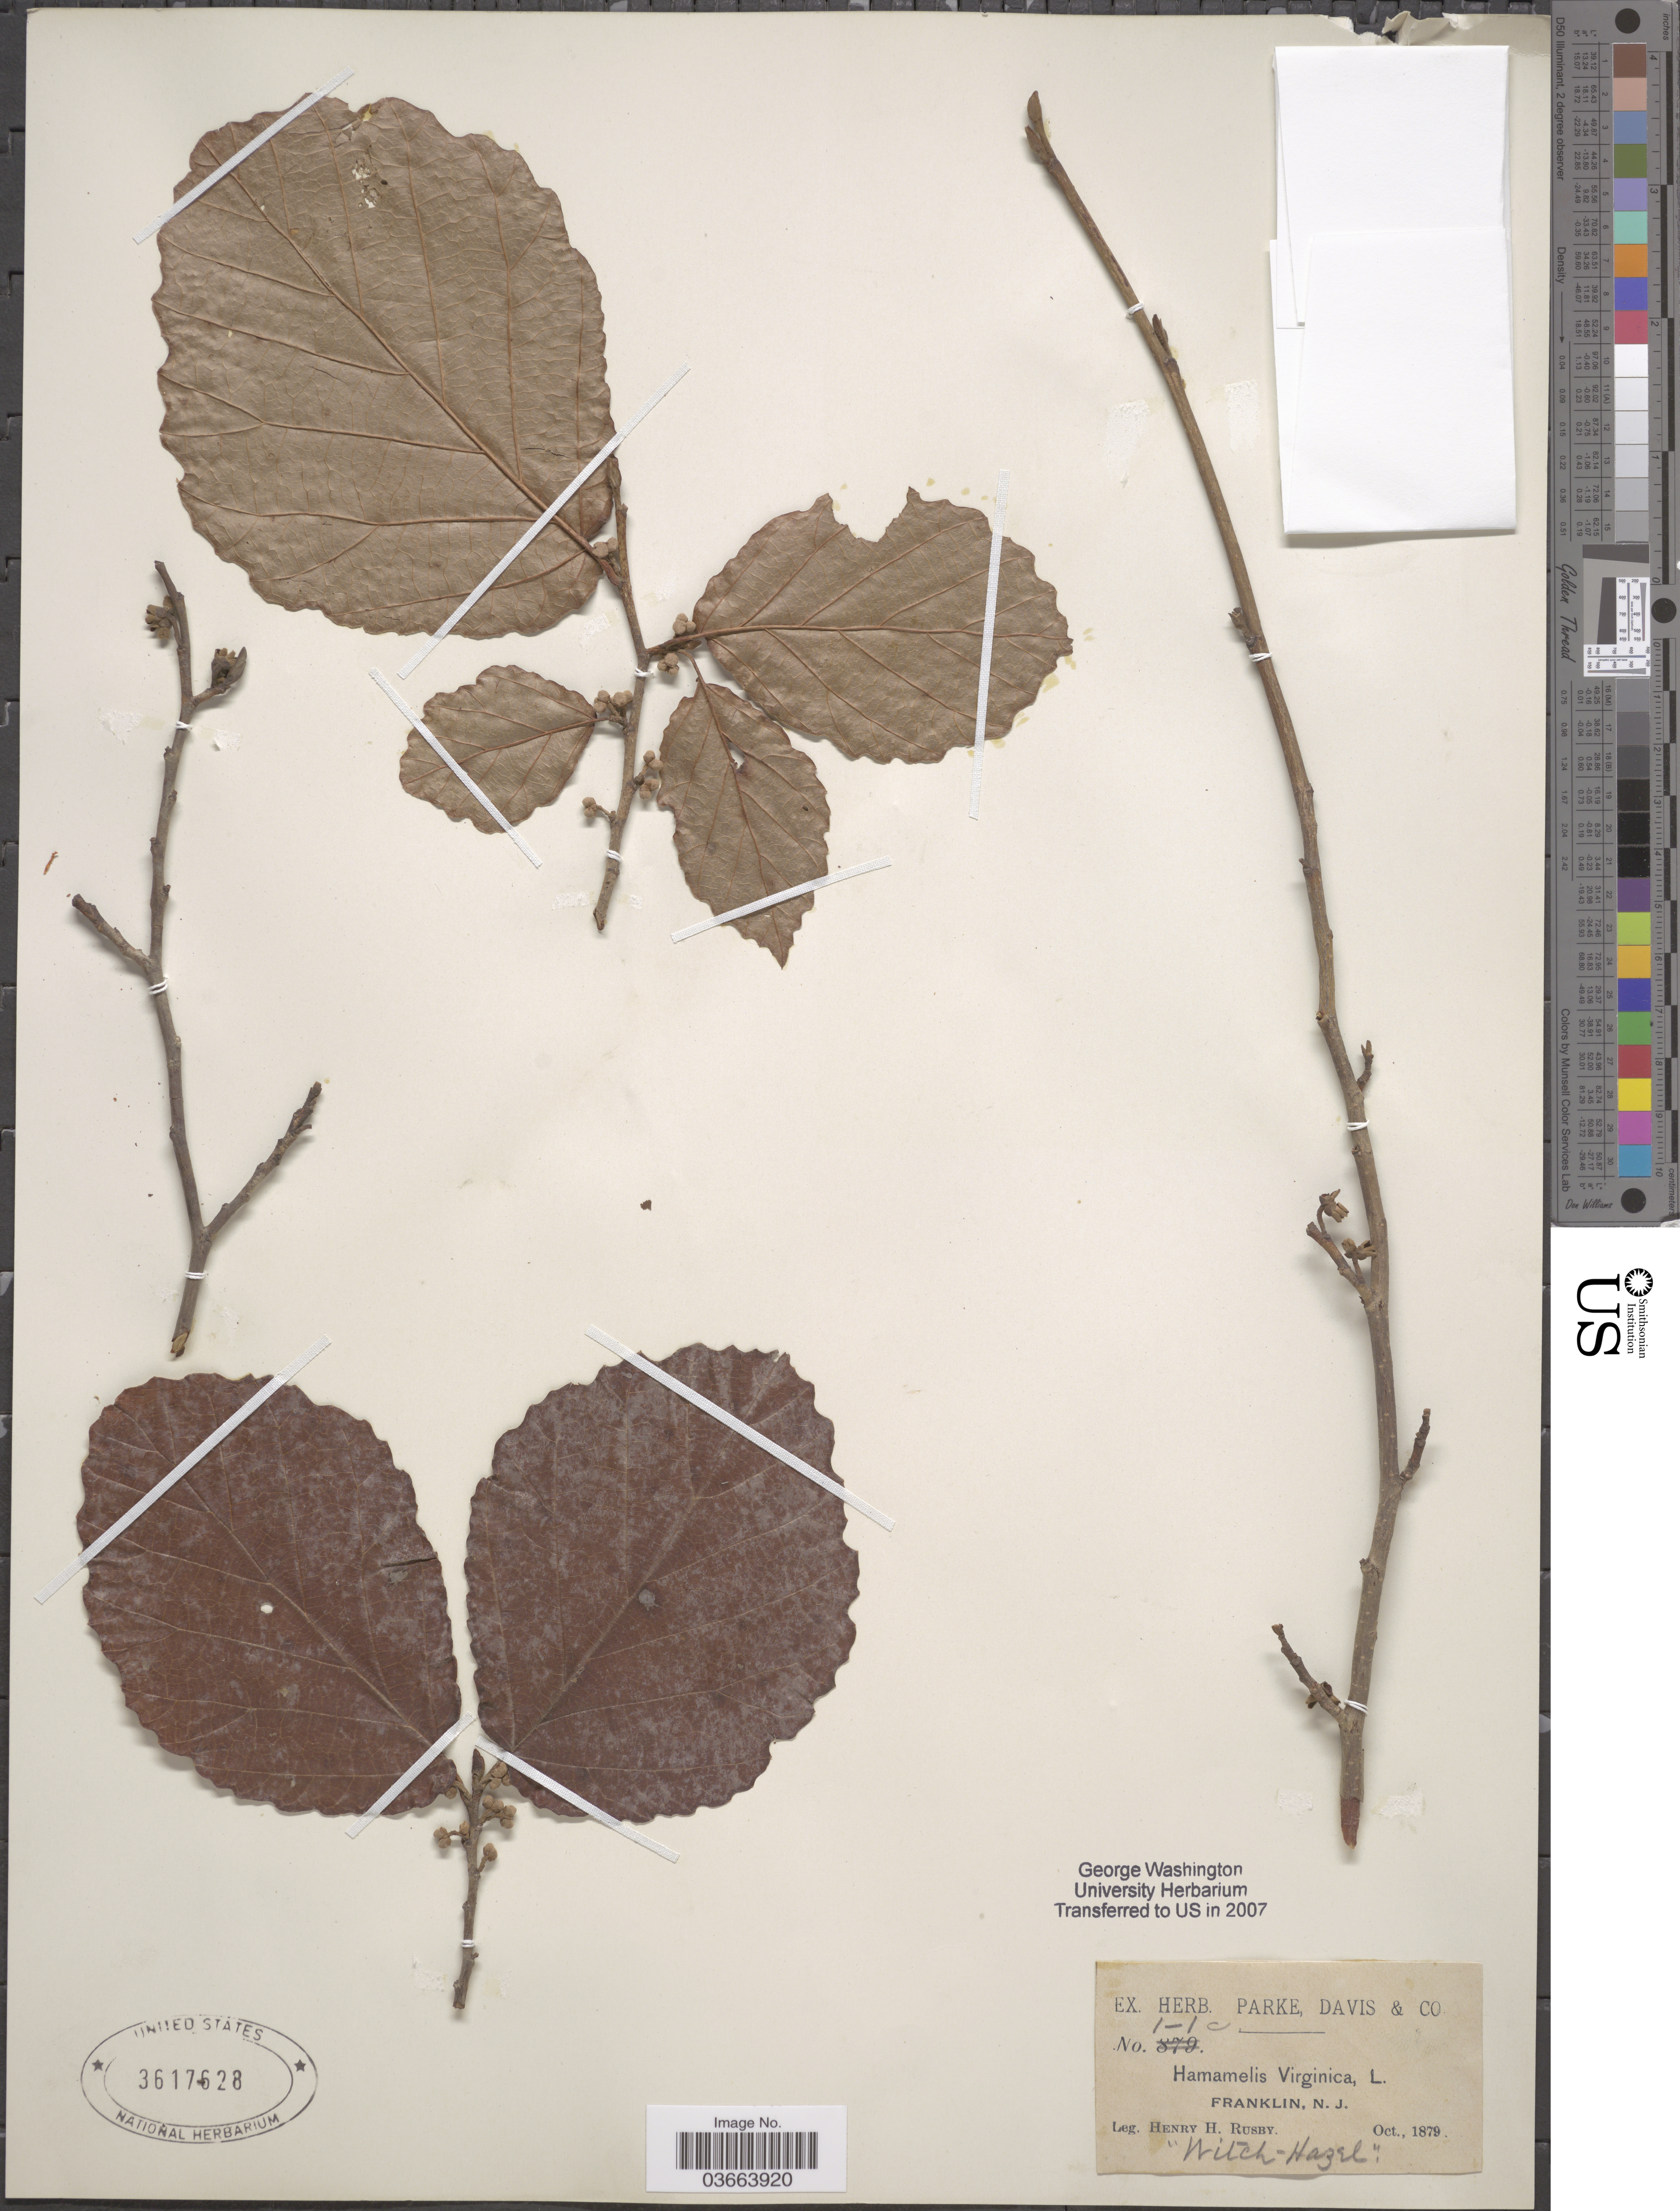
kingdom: Plantae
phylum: Tracheophyta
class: Magnoliopsida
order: Saxifragales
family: Hamamelidaceae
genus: Hamamelis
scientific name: Hamamelis virginiana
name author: L.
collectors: H. H. Rusby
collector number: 1-1c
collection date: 1879-10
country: United States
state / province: New Jersey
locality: Franklin.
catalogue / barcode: US 3617628